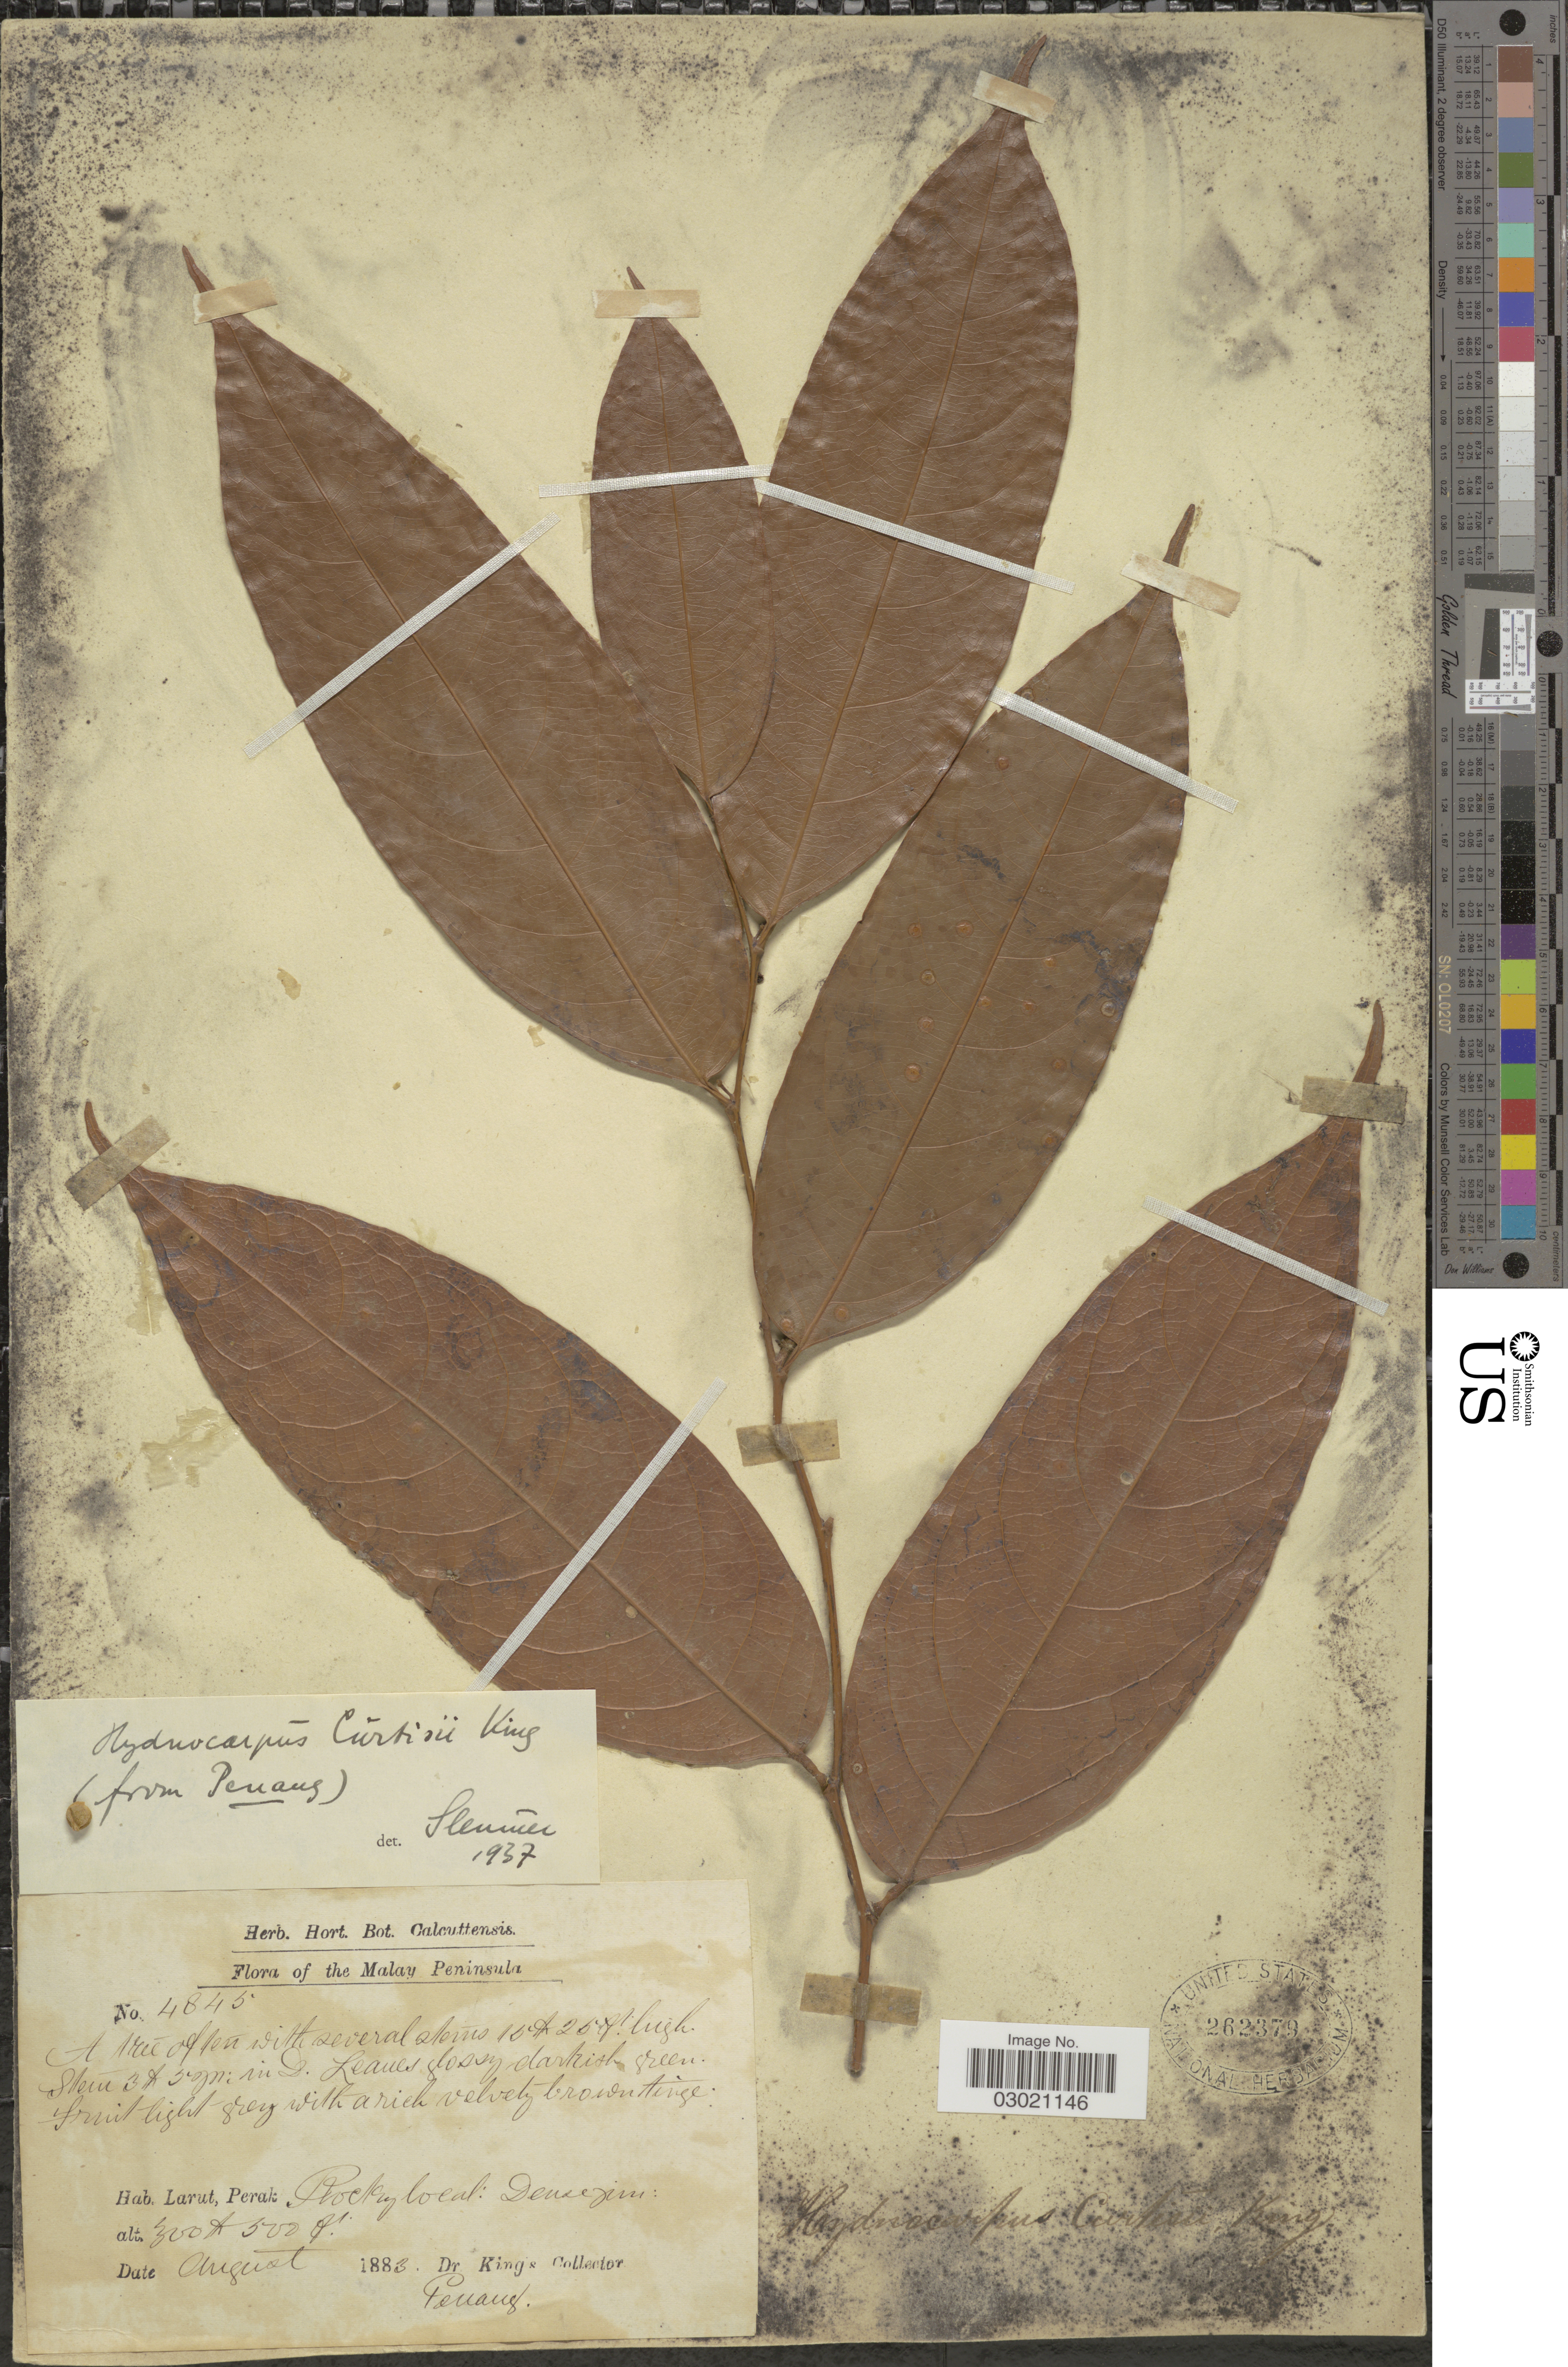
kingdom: Plantae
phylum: Tracheophyta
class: Magnoliopsida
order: Malpighiales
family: Achariaceae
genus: Hydnocarpus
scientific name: Hydnocarpus curtisii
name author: King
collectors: Dr. King's collector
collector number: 4845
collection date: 1883-08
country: Malaysia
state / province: Perak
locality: Malay Peninsula, Larut, Perak, Rocky local: Dense jun.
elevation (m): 91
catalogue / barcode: US 262379